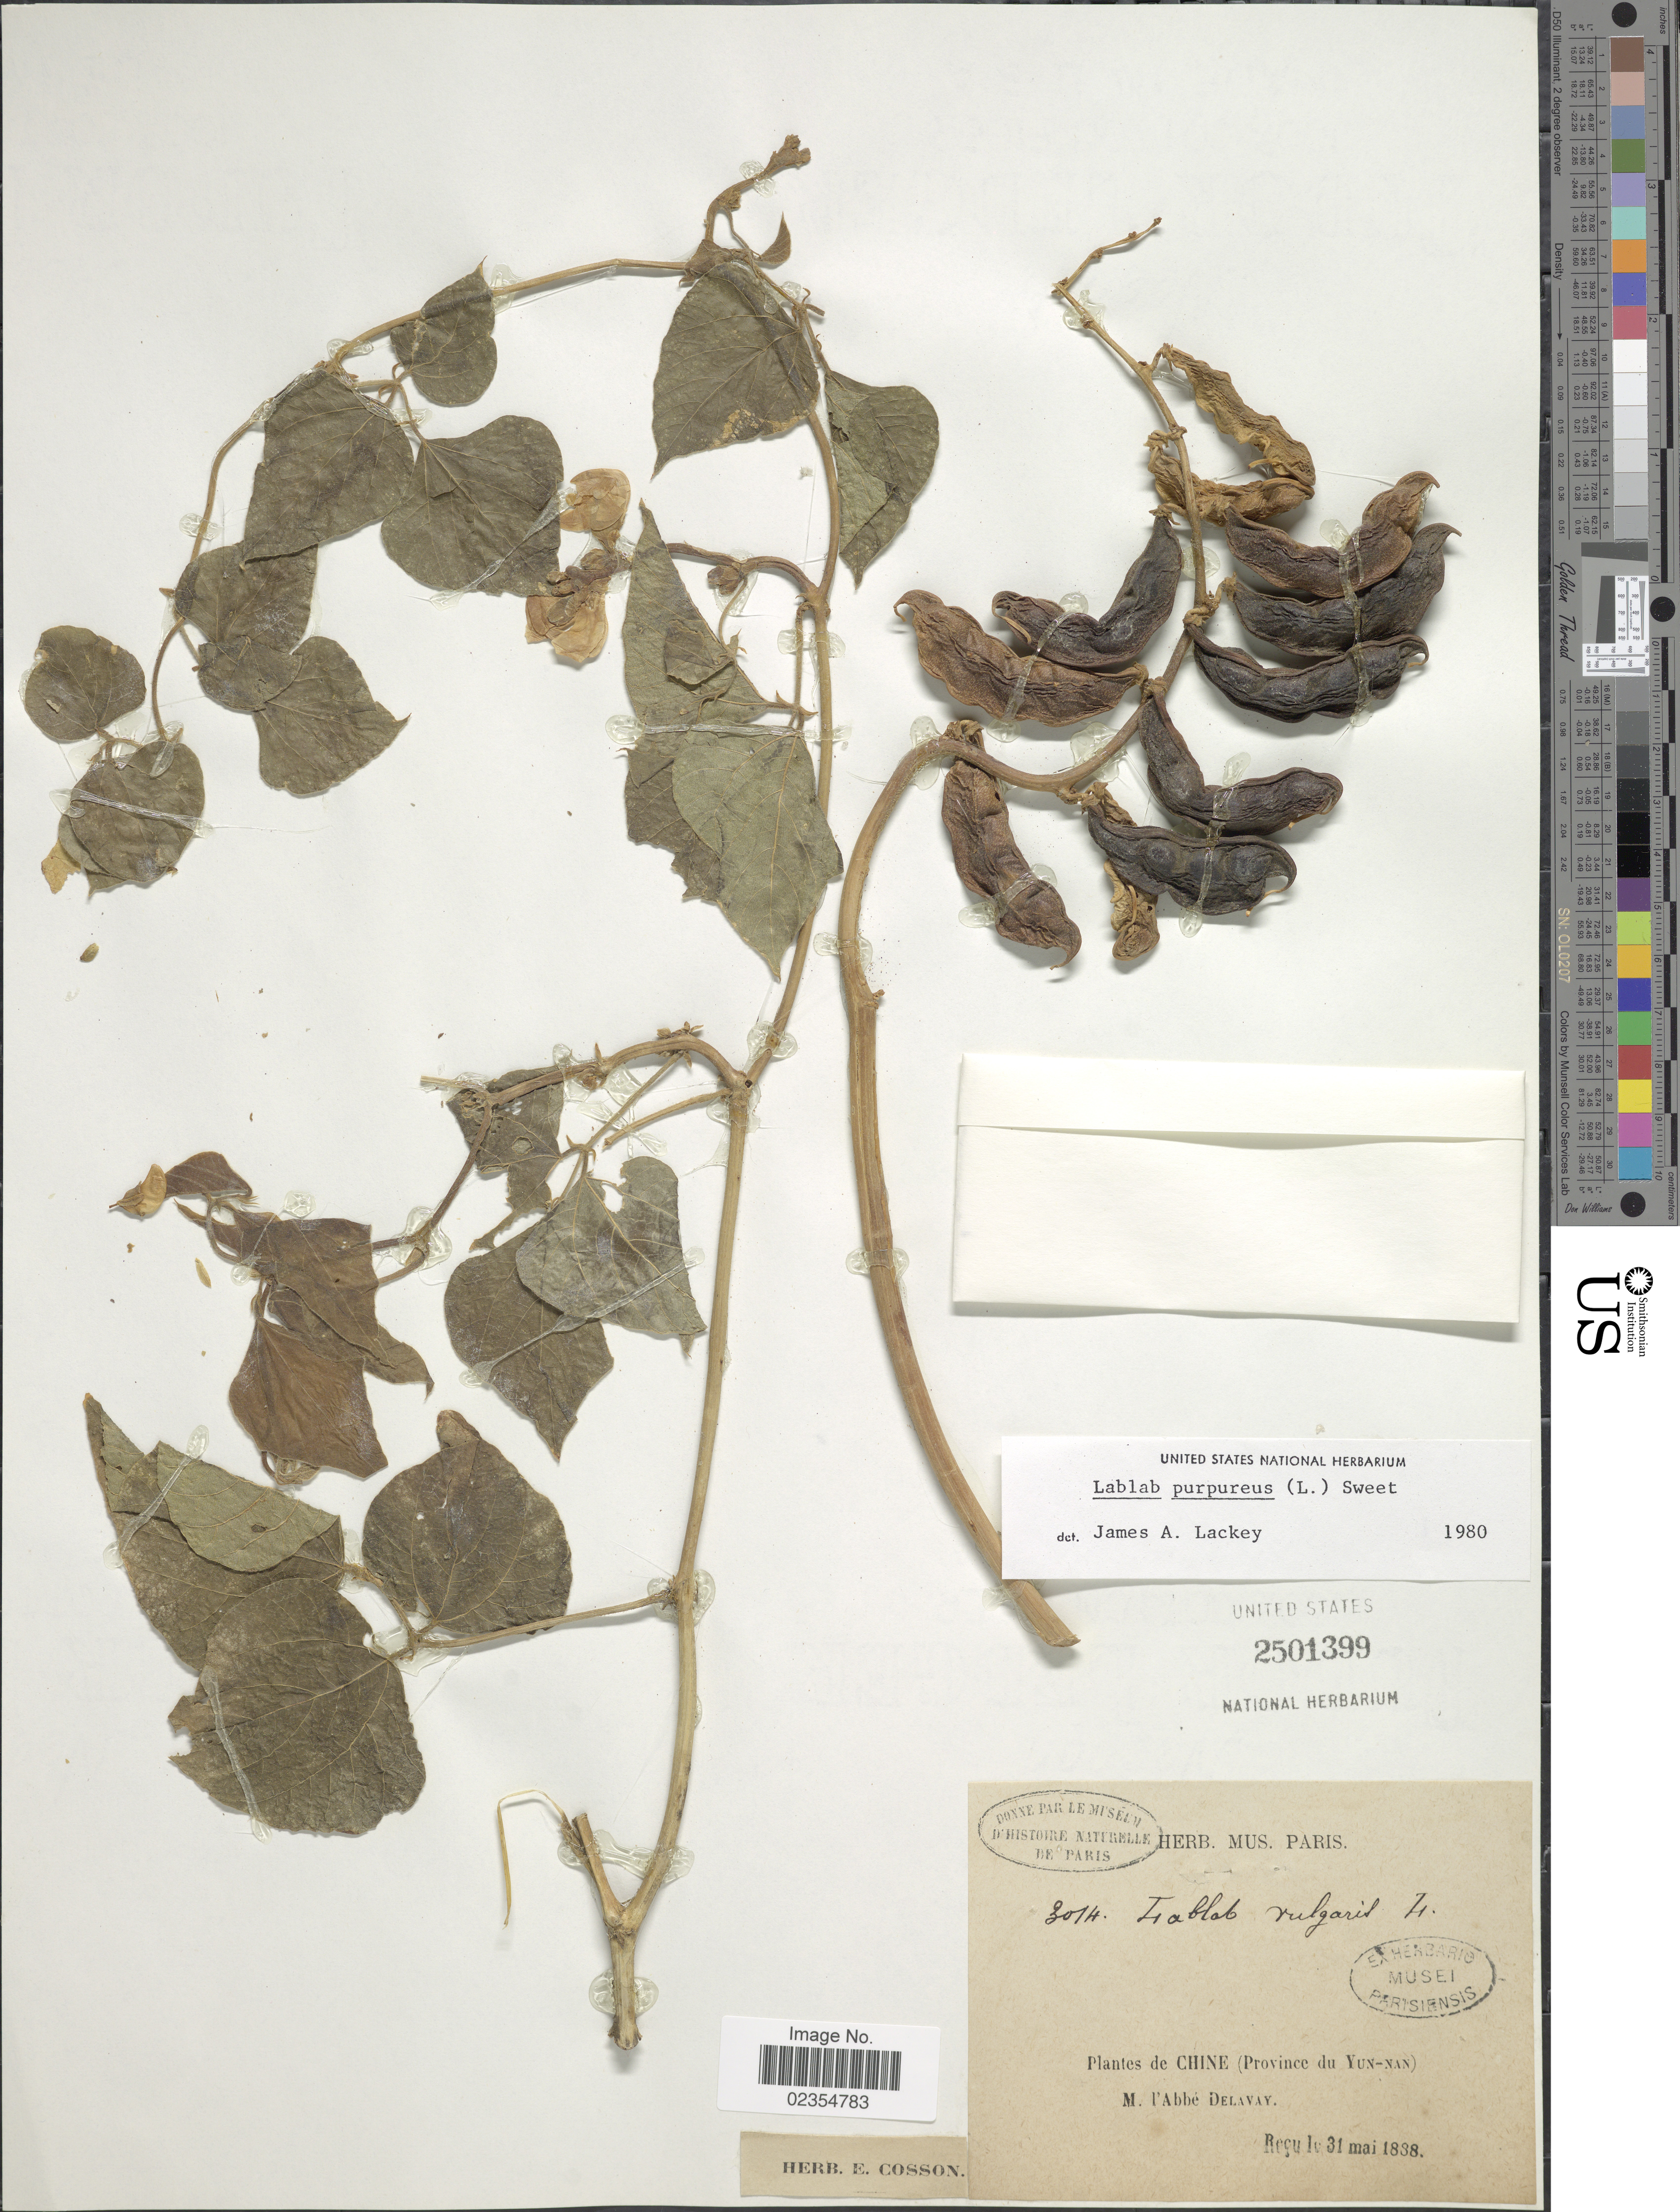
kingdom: Plantae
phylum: Tracheophyta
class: Magnoliopsida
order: Fabales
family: Fabaceae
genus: Lablab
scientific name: Lablab purpureus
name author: (L.) Sweet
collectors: P. Delavay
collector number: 3014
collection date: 1888-05-31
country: China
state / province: Yunnan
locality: (Province du Yun-nan)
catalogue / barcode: US 2501399